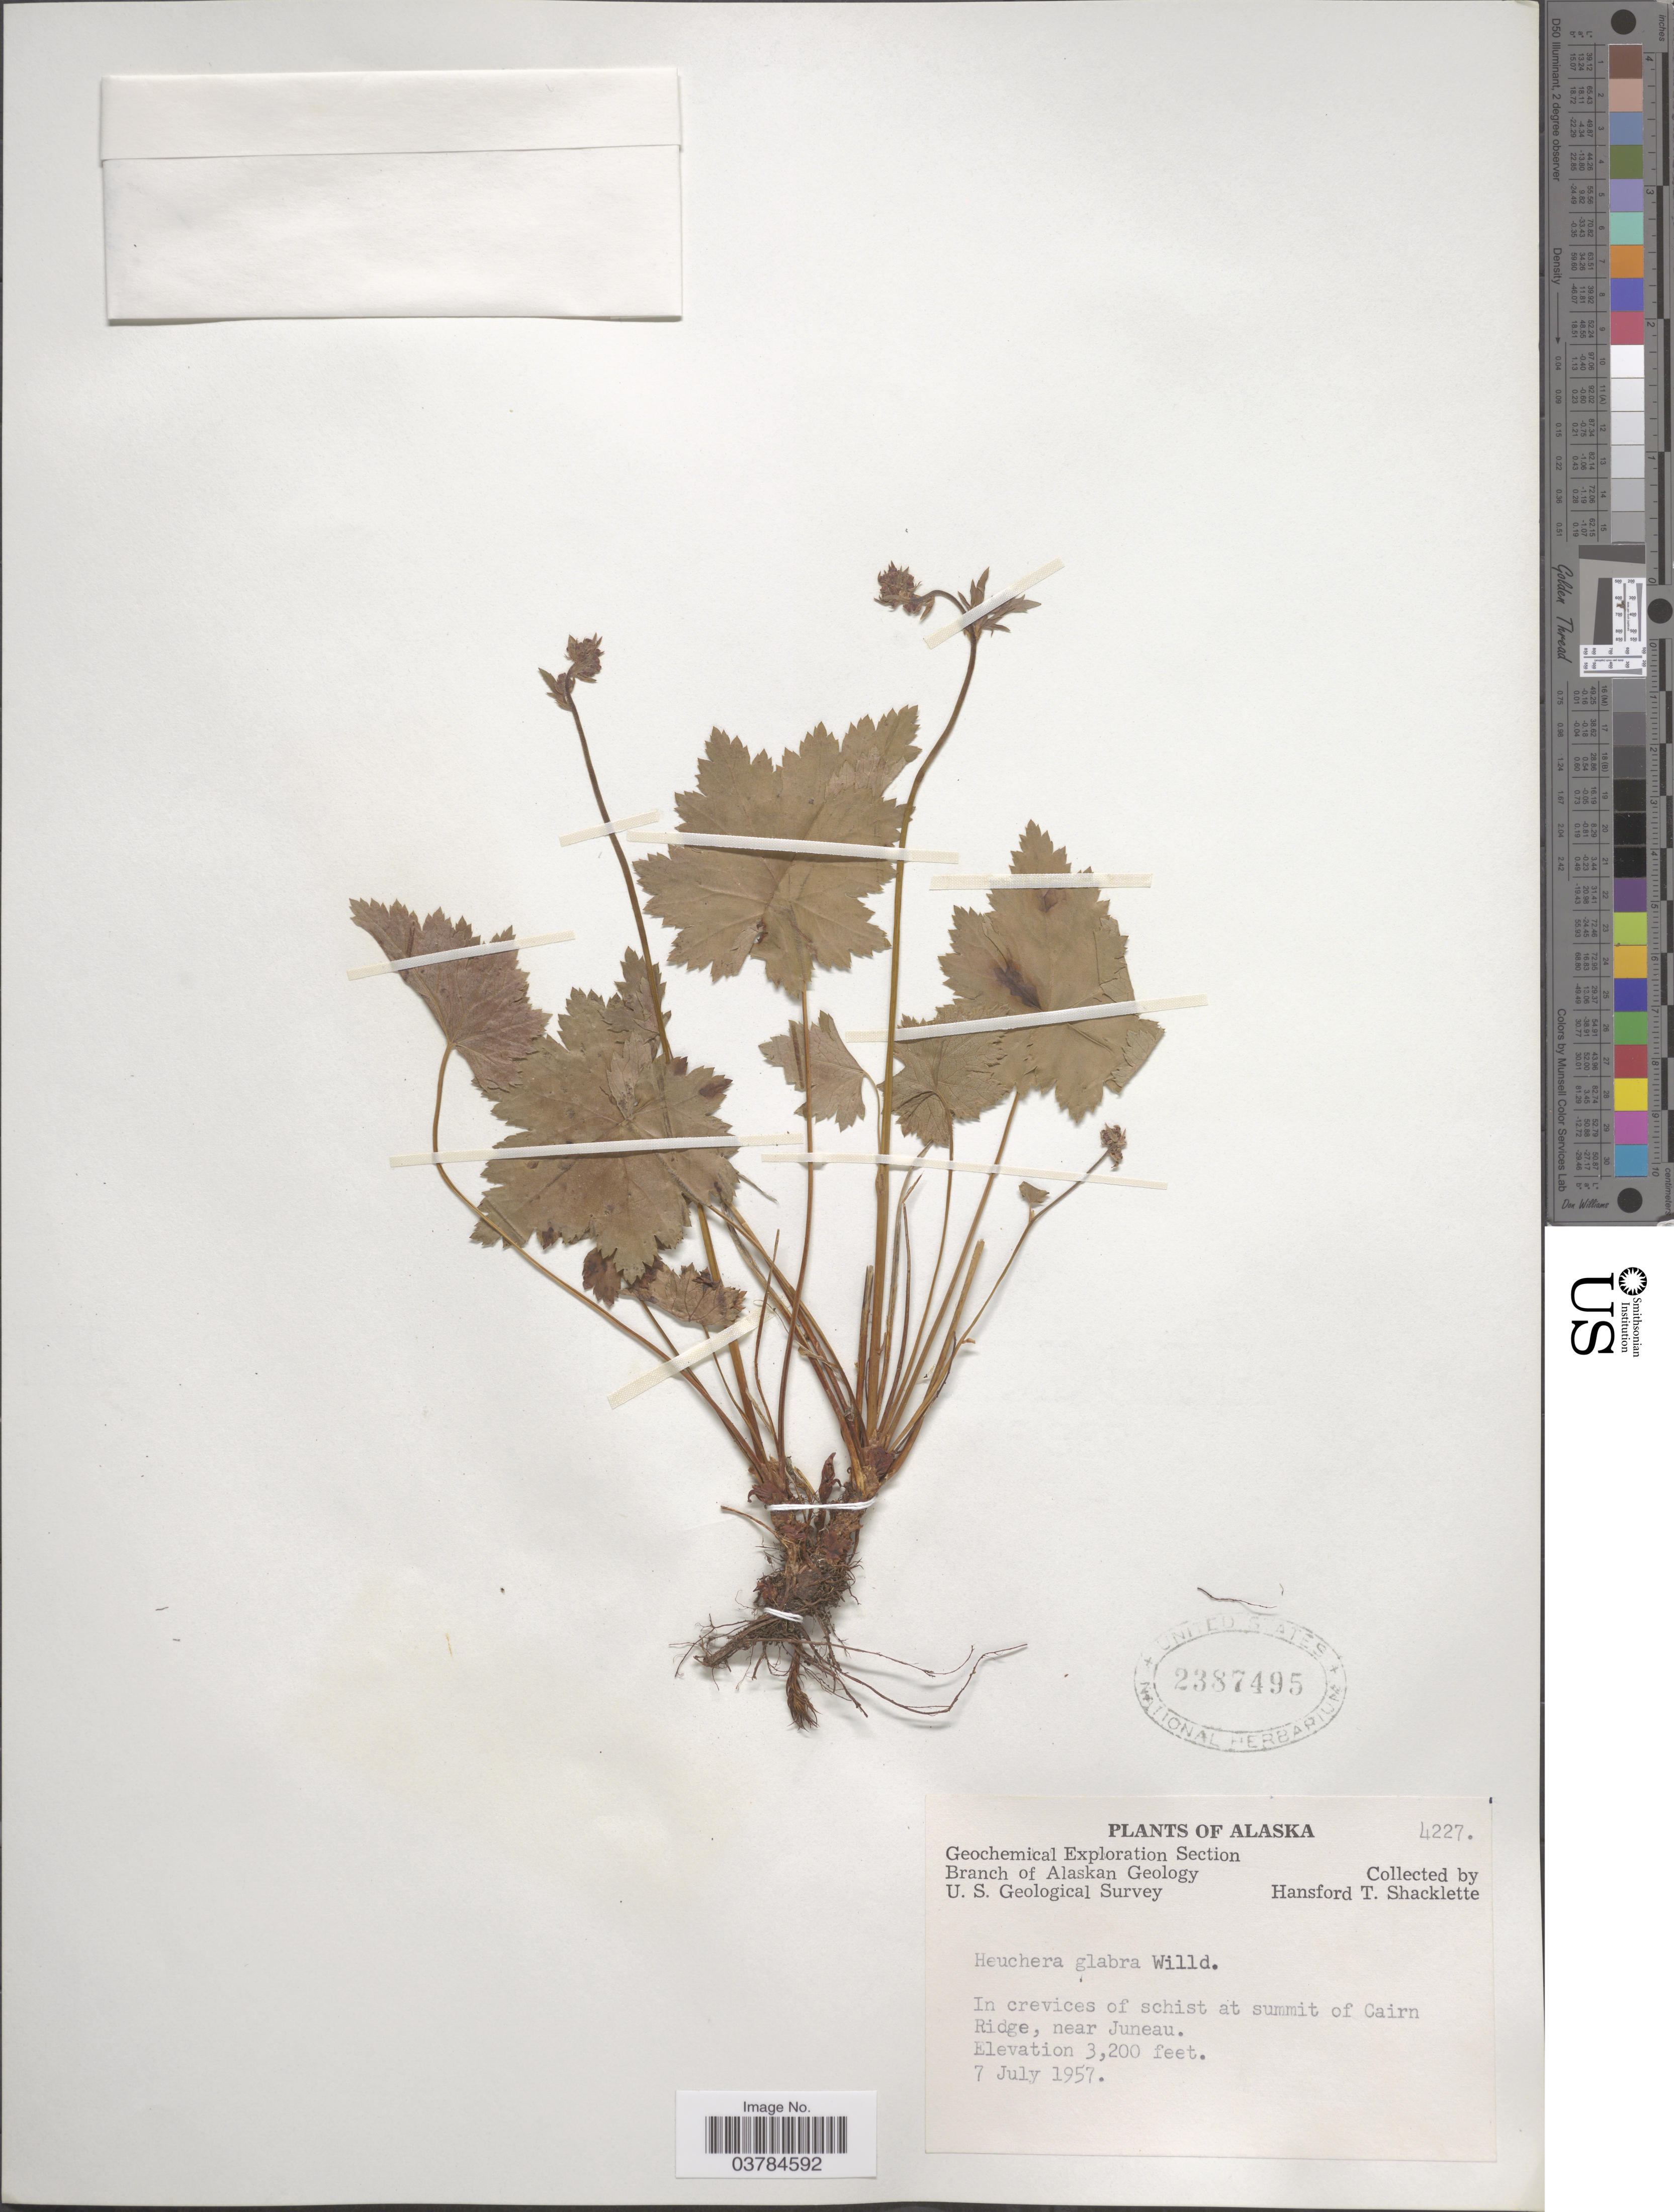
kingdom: Plantae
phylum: Tracheophyta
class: Magnoliopsida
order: Saxifragales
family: Saxifragaceae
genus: Heuchera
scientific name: Heuchera glabra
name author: Willd. ex Roem. & Schult.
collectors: H. Shacklette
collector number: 4227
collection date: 1957-07-07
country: United States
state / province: Alaska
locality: Geochemical Exploration Section. U.S. Geological Survey. In crevices of schist at summit of Cairn Ridge, near Juneau.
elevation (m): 975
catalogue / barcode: US 2387495